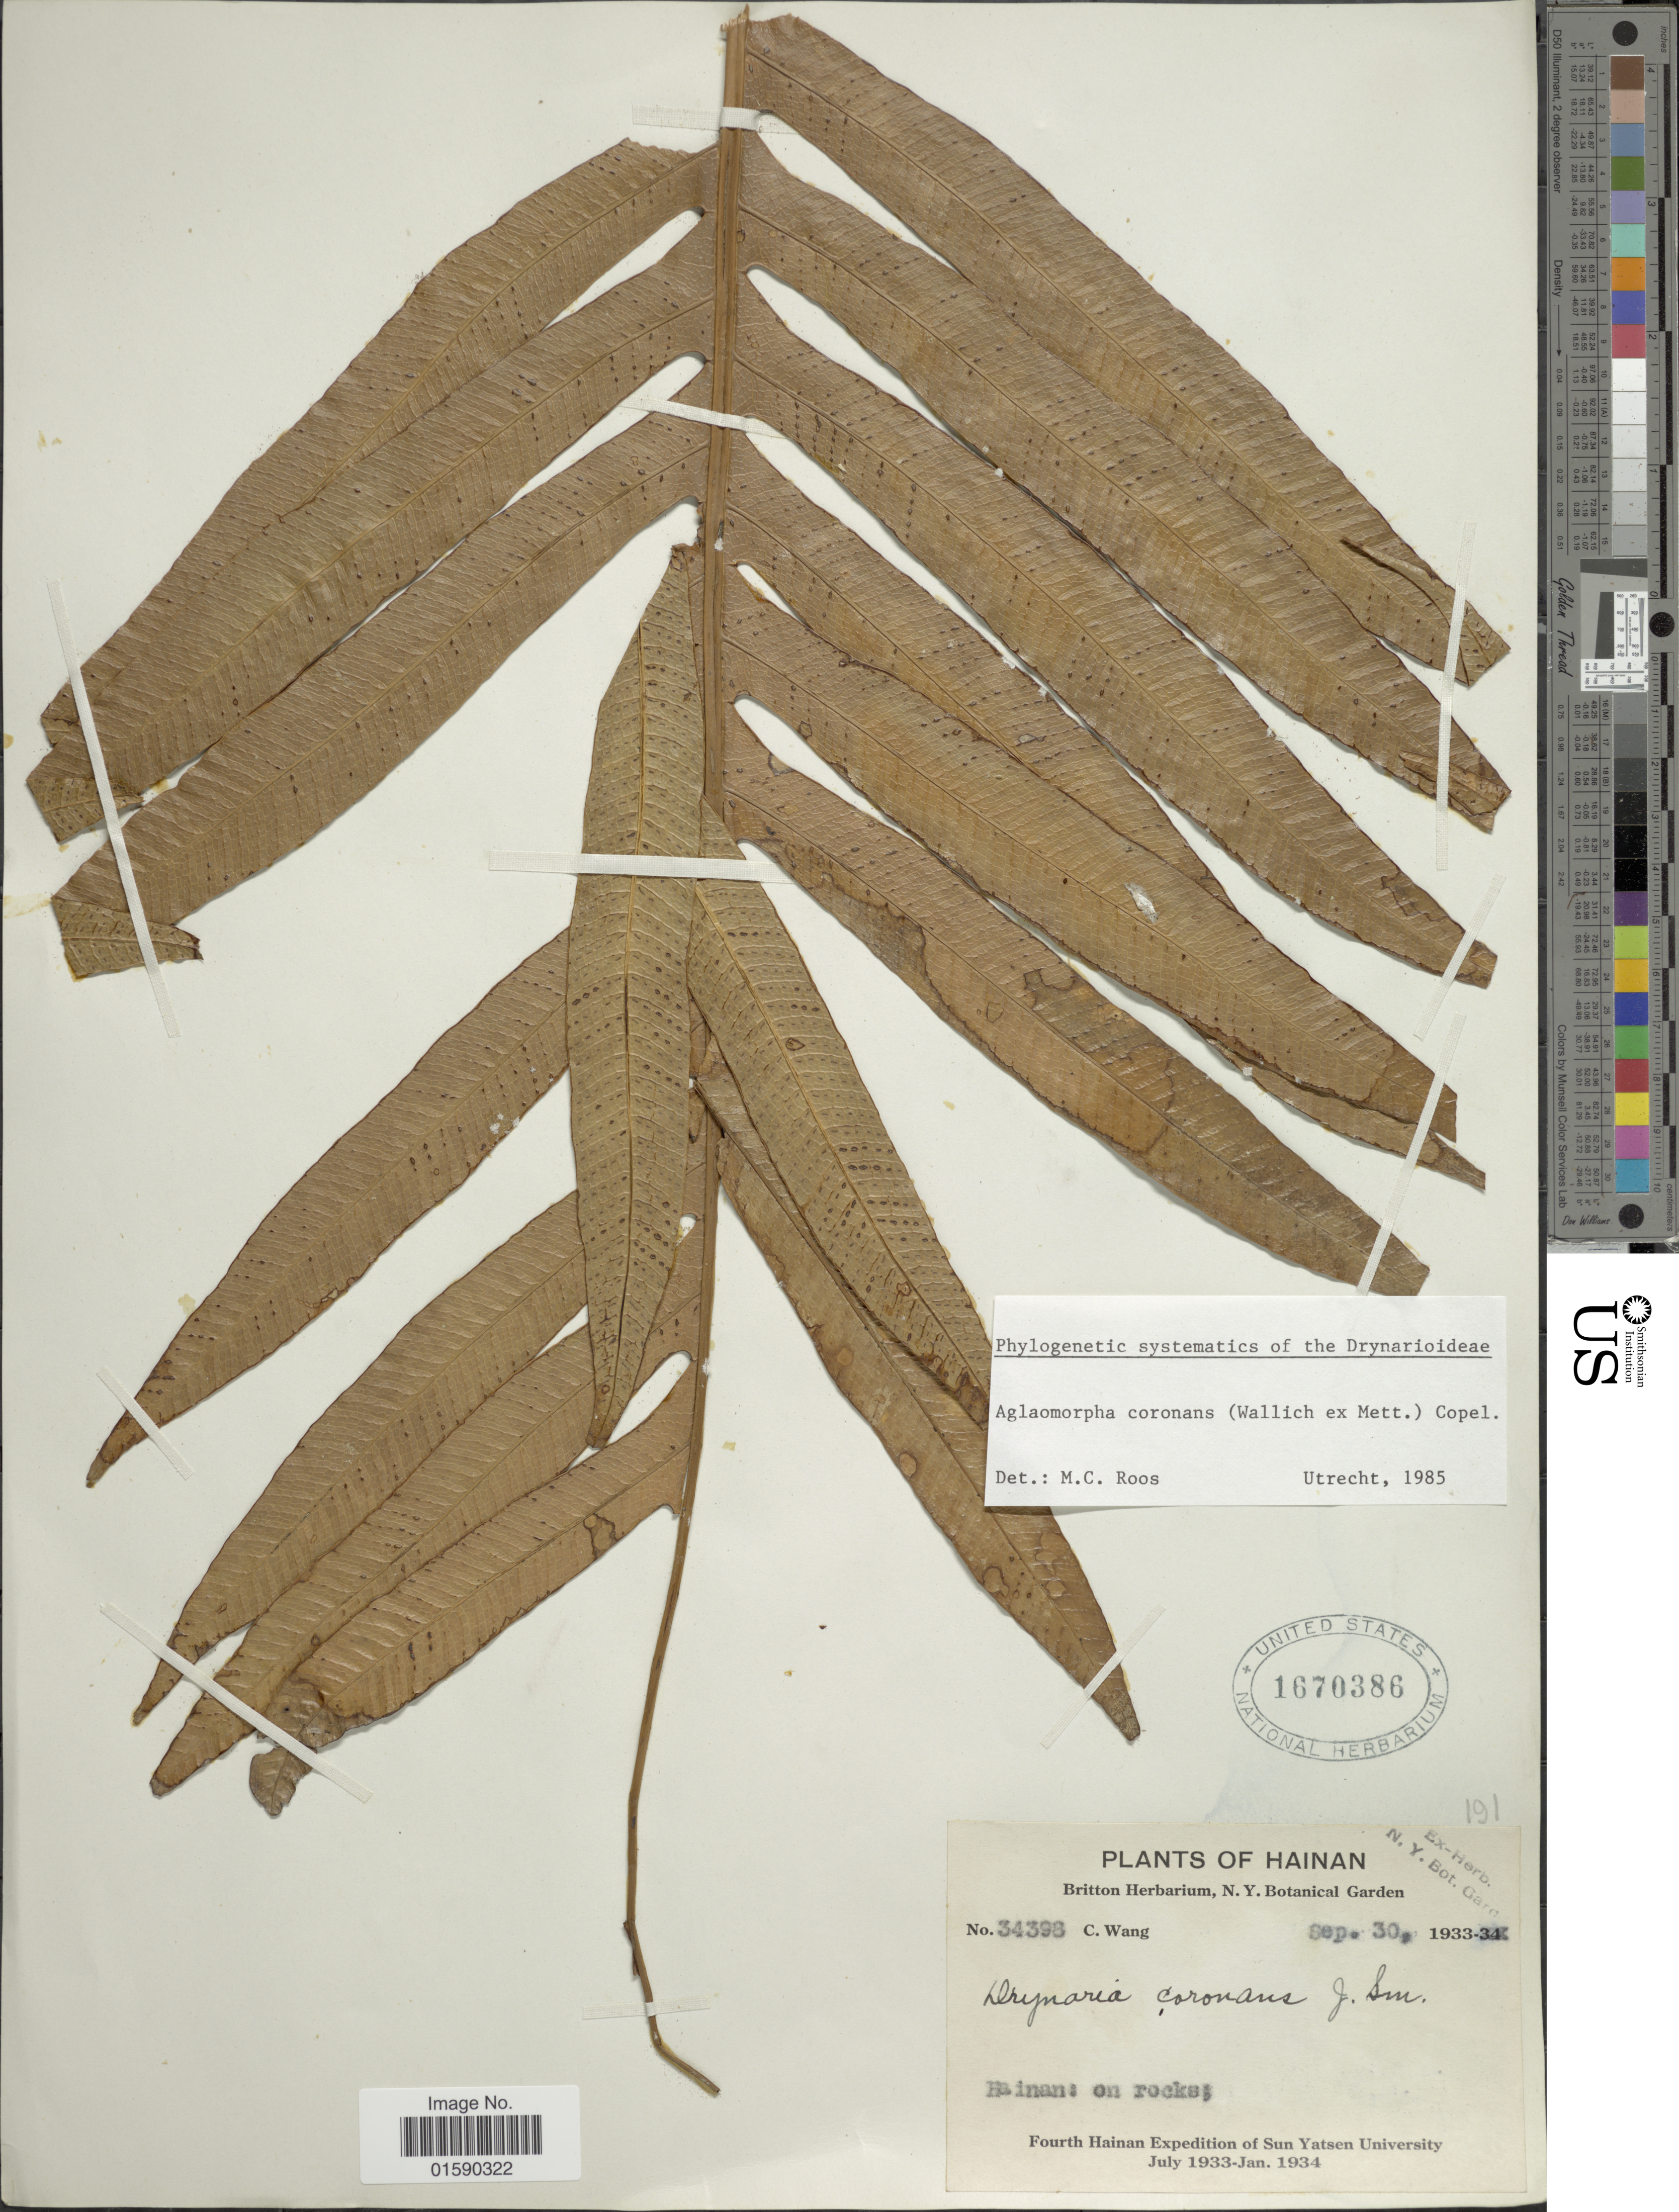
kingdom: Plantae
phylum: Tracheophyta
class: Polypodiopsida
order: Polypodiales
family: Polypodiaceae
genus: Aglaomorpha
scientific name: Aglaomorpha coronans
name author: (Wall. ex Mett.) Copel.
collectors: C. Wang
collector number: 34398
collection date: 1933-09-30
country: China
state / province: Hainan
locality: Hainan.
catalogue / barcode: US 1670386